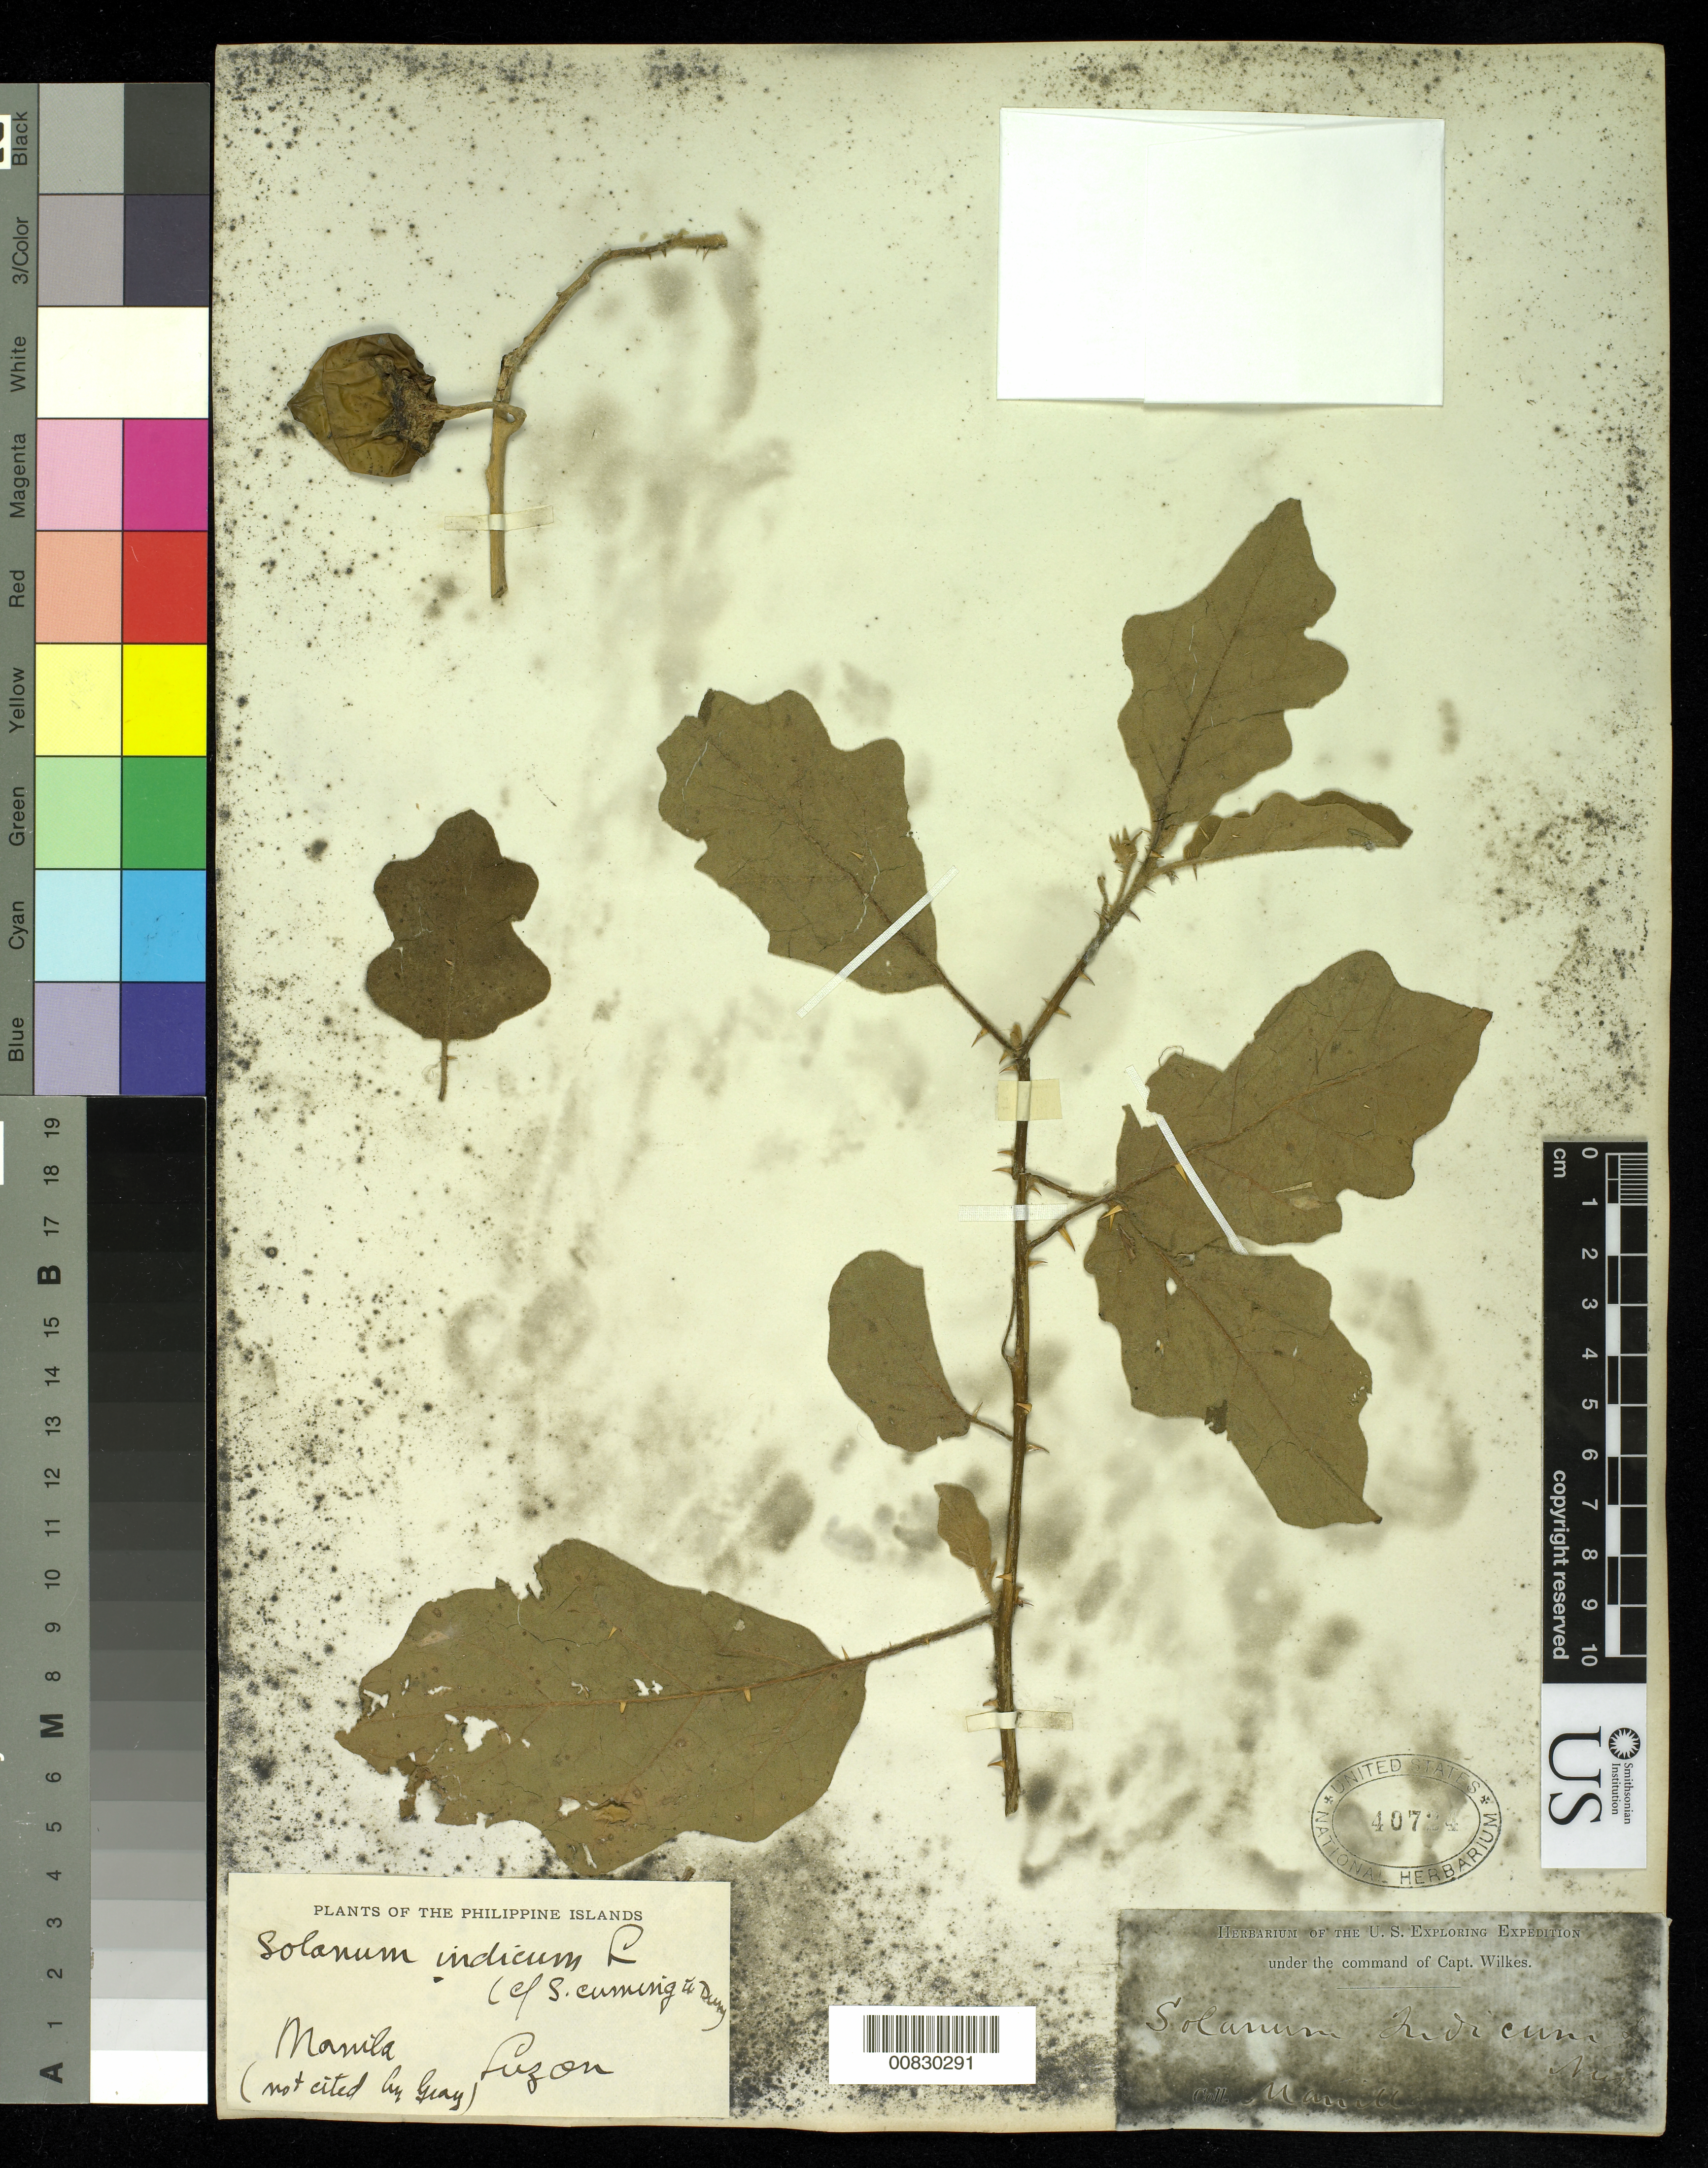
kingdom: Plantae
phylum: Tracheophyta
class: Magnoliopsida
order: Solanales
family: Solanaceae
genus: Solanum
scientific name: Solanum cumingii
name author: Dunal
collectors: Wilkes Explor. Exped.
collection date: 1838/1842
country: Philippines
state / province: National Capital Region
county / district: Manila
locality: Manila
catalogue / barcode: US 40724